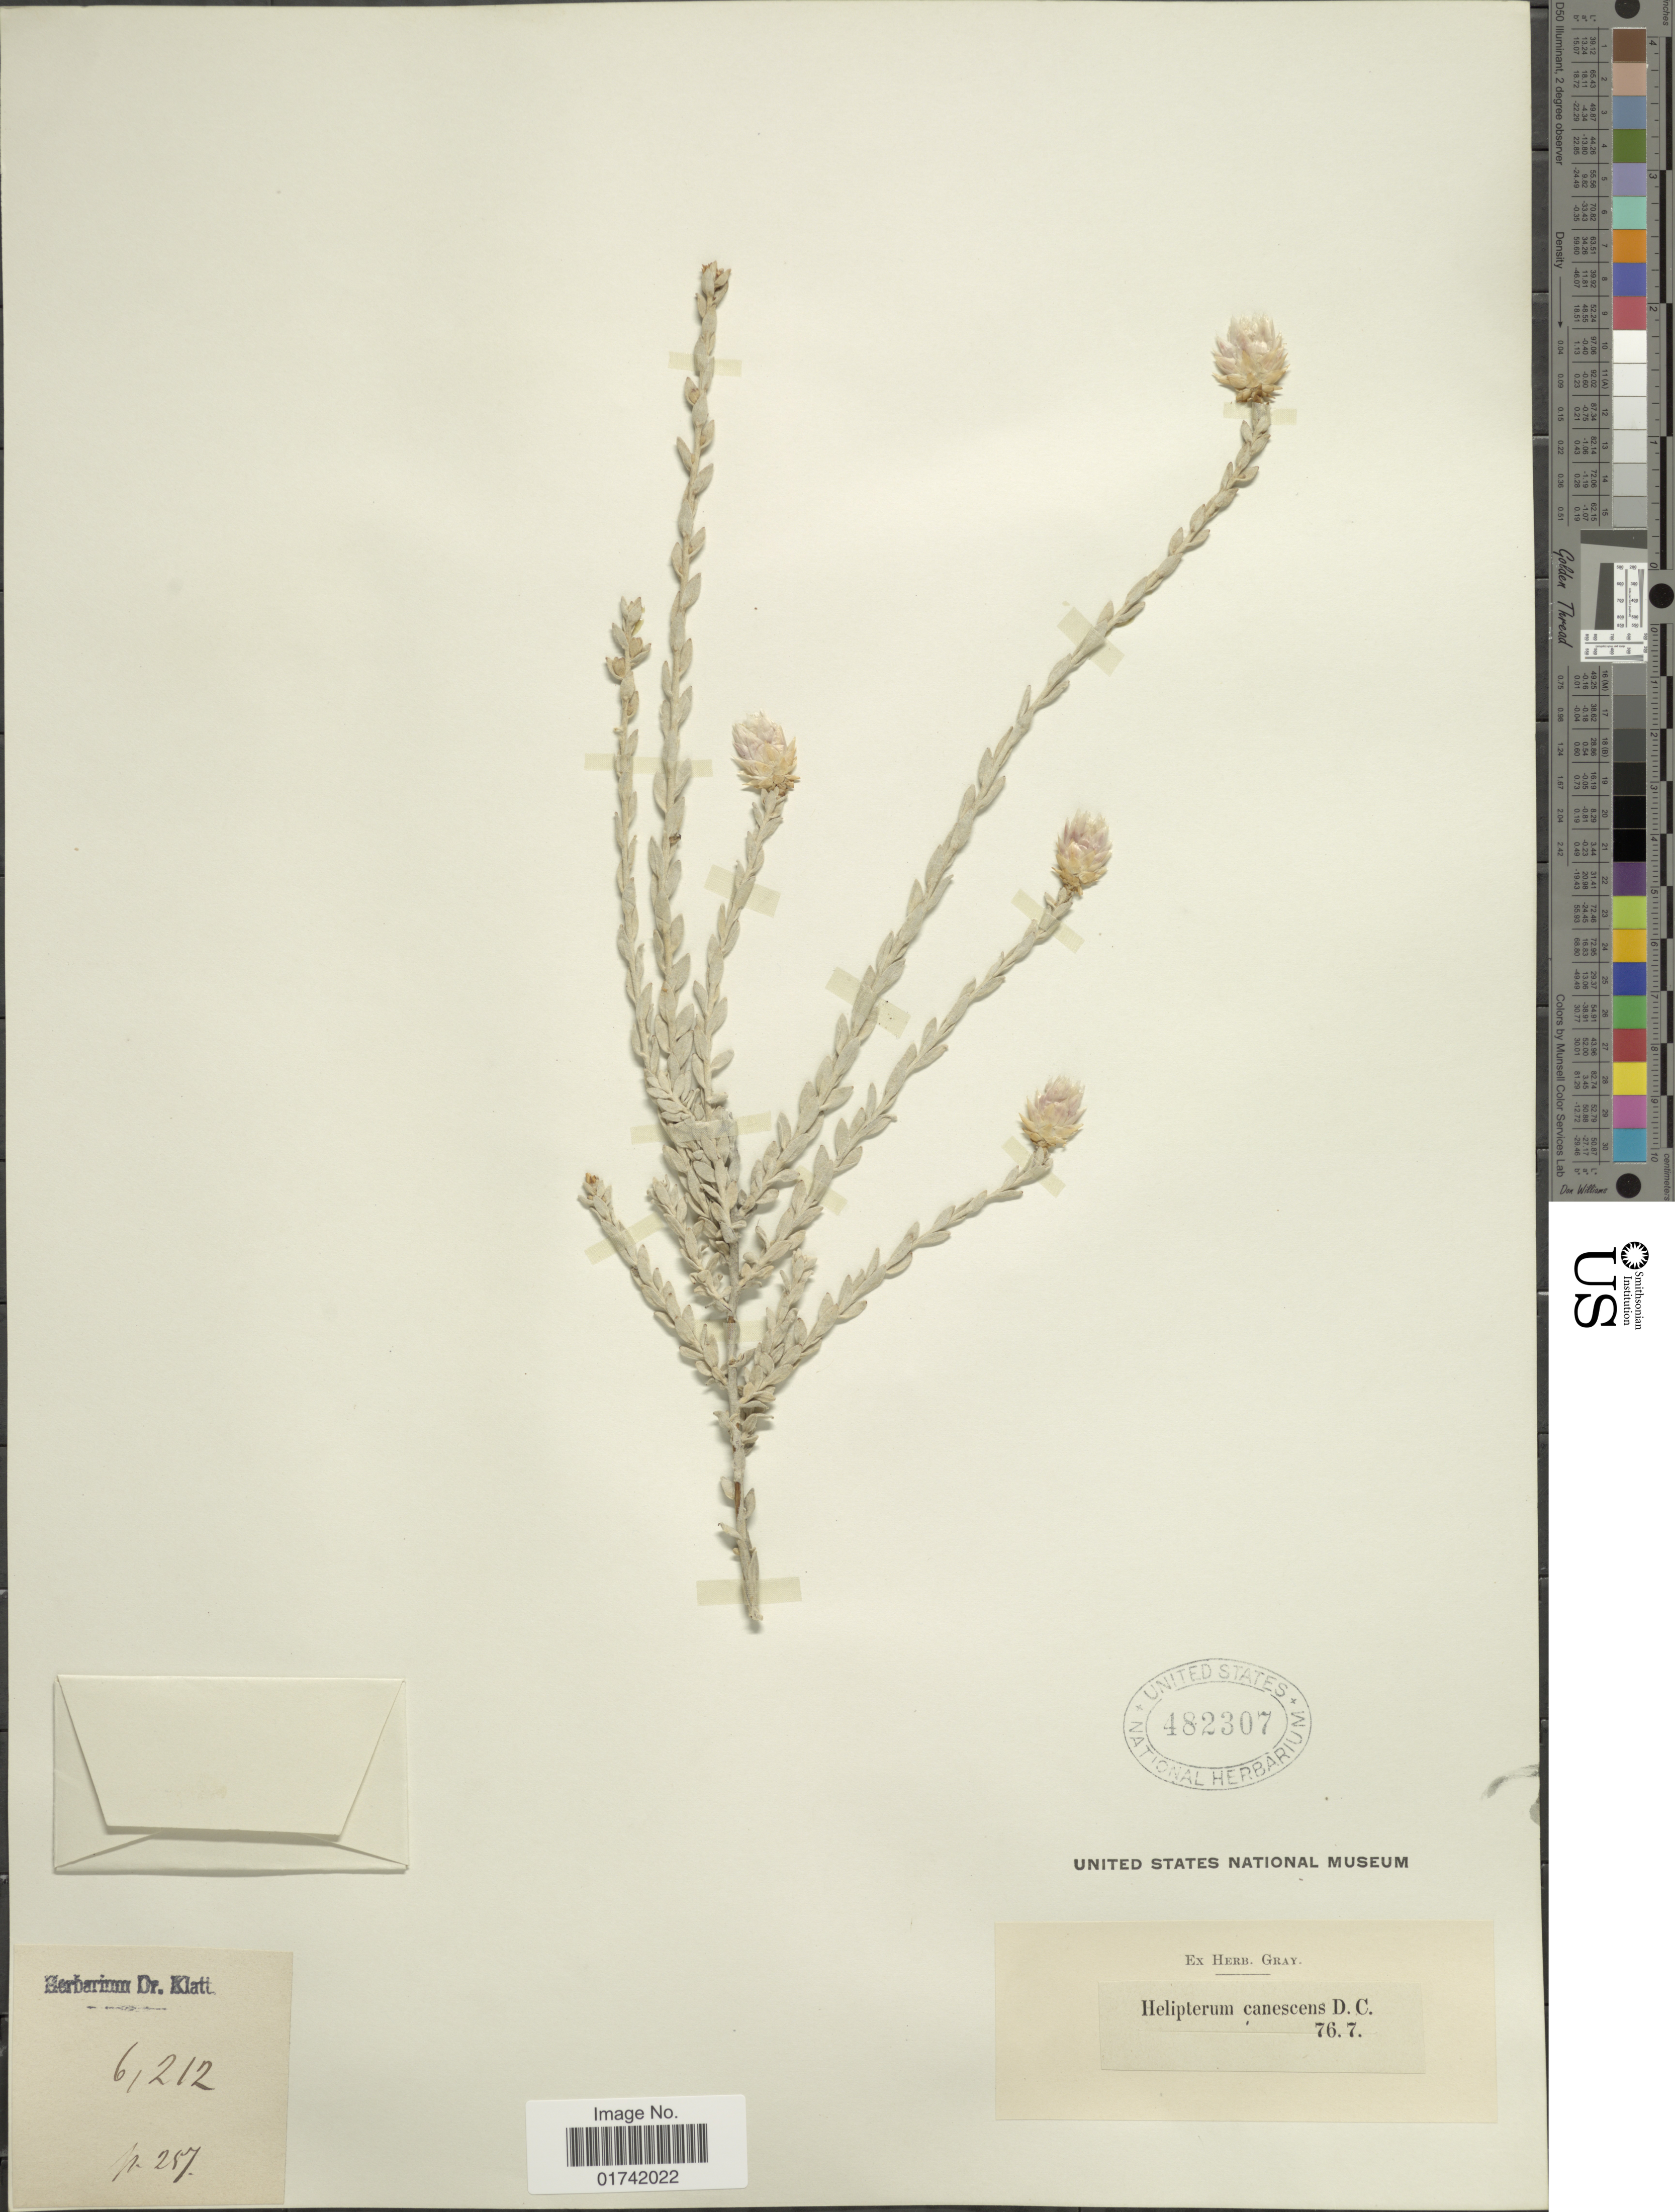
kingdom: Plantae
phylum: Tracheophyta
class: Magnoliopsida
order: Asterales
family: Asteraceae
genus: Helipterum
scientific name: Helipterum canescens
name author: DC.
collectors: ex herb. Gray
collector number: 257*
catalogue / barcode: US 482307